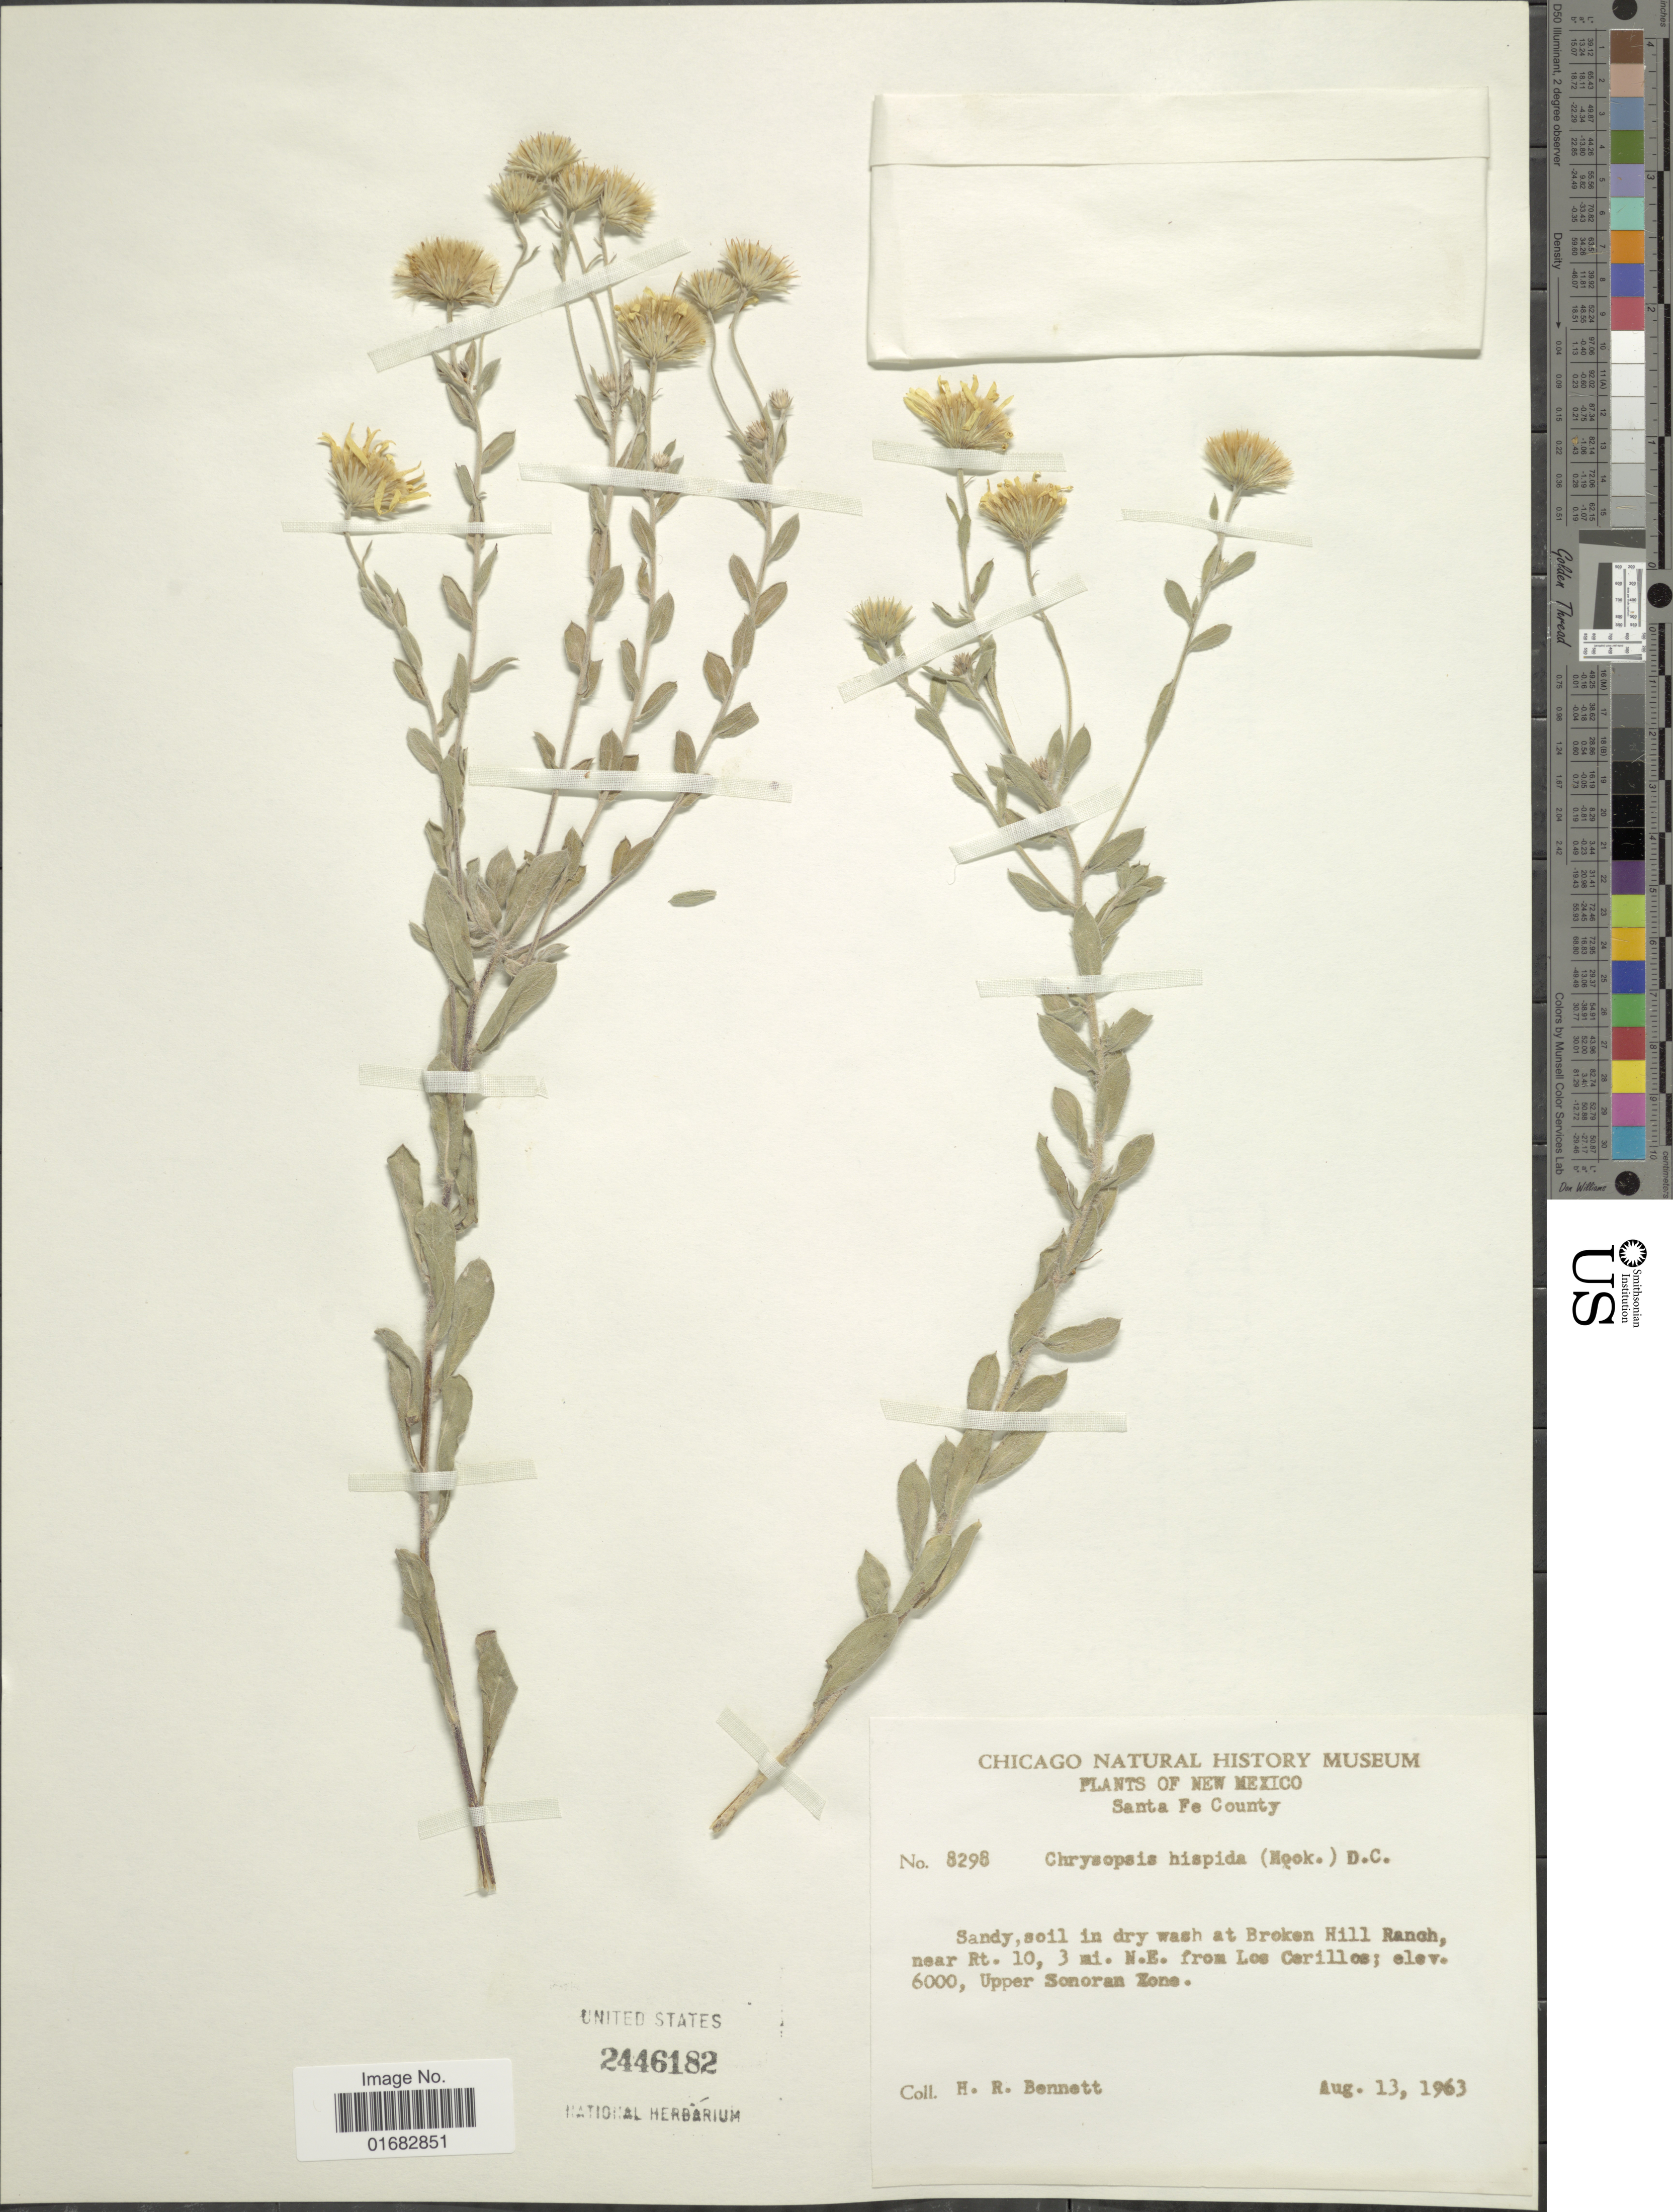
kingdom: Plantae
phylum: Tracheophyta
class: Magnoliopsida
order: Asterales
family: Asteraceae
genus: Heterotheca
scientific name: Heterotheca villosa var. hispida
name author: (Hook.) V.L. Harms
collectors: H. R. Bennett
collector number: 8298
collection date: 1963-08-13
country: United States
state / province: New Mexico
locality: Santa Fe County, Sandy, soil in dry wash at Broken Hill Ranch, near Rt. 10, 3 mi. N.E. from Los Cerillos, Upper Sonoran Zone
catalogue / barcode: US 2446182